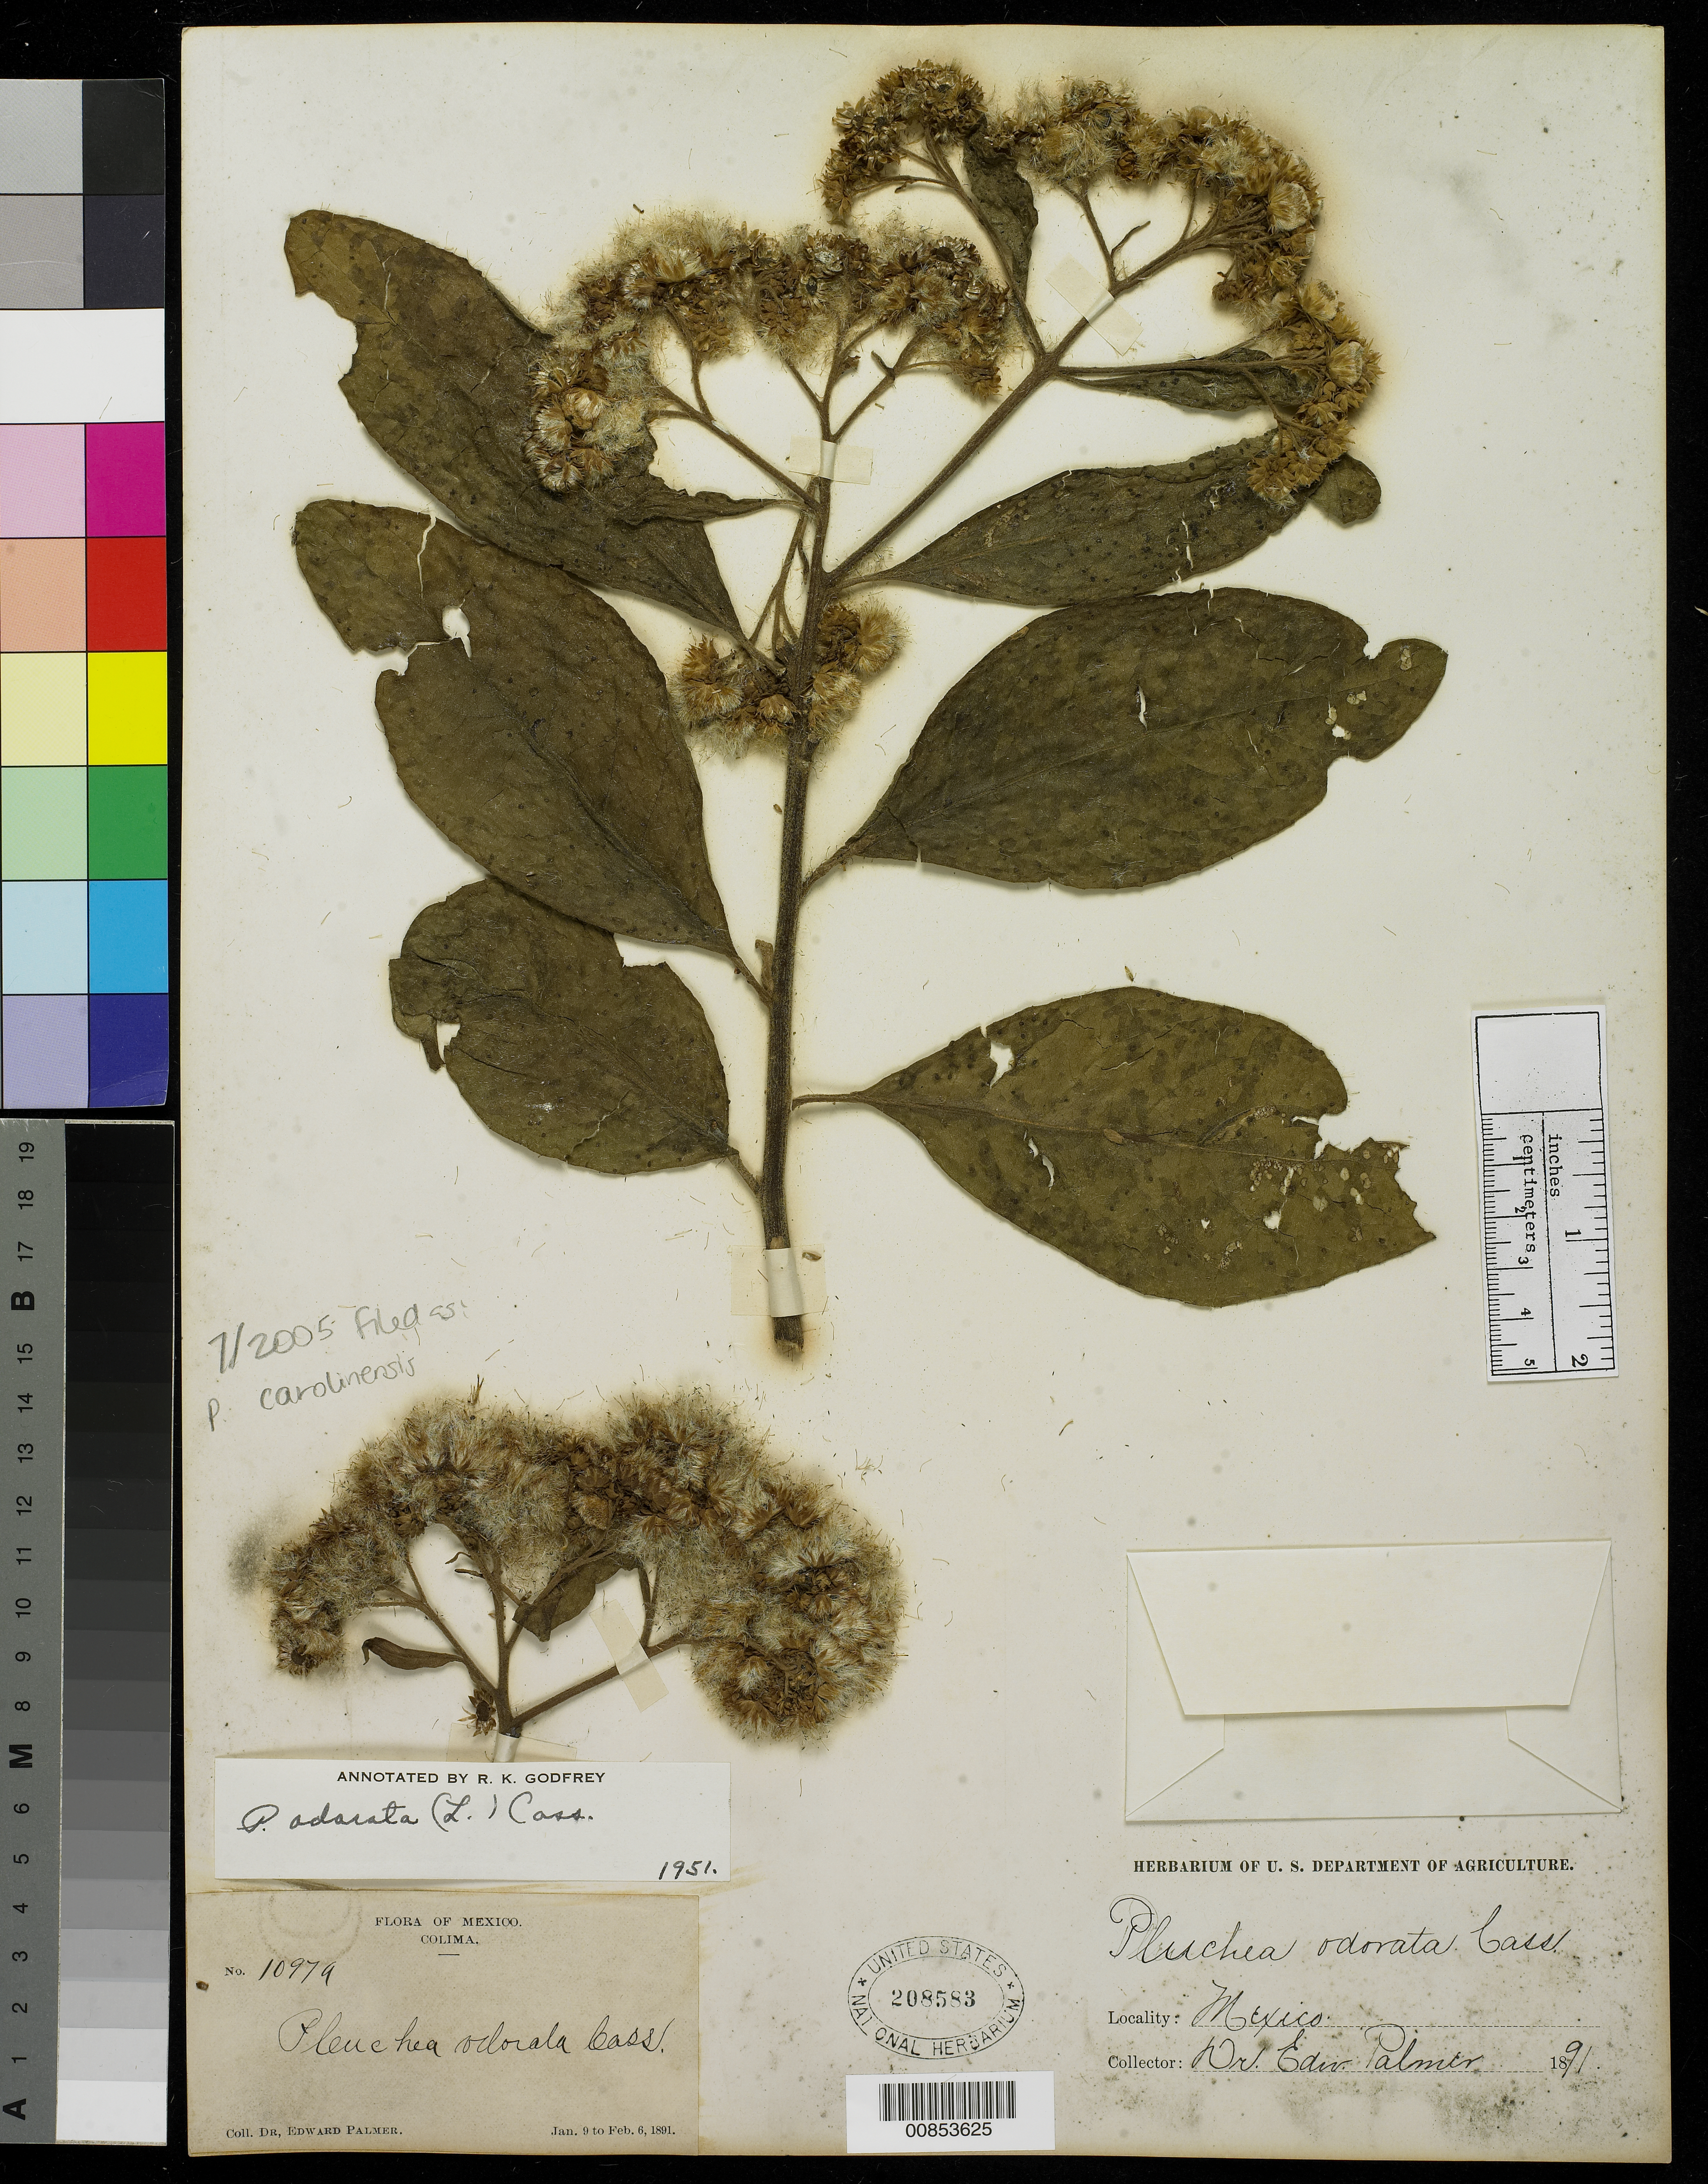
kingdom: Plantae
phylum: Tracheophyta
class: Magnoliopsida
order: Asterales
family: Asteraceae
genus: Pluchea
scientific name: Pluchea carolinensis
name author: (Jacq.) Sweet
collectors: E. Palmer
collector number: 1097a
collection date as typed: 09 Jan 1891 to 06 Feb 1891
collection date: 1891-01-09/1891-02-06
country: Mexico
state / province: Colima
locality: Colima.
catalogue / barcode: US 208583